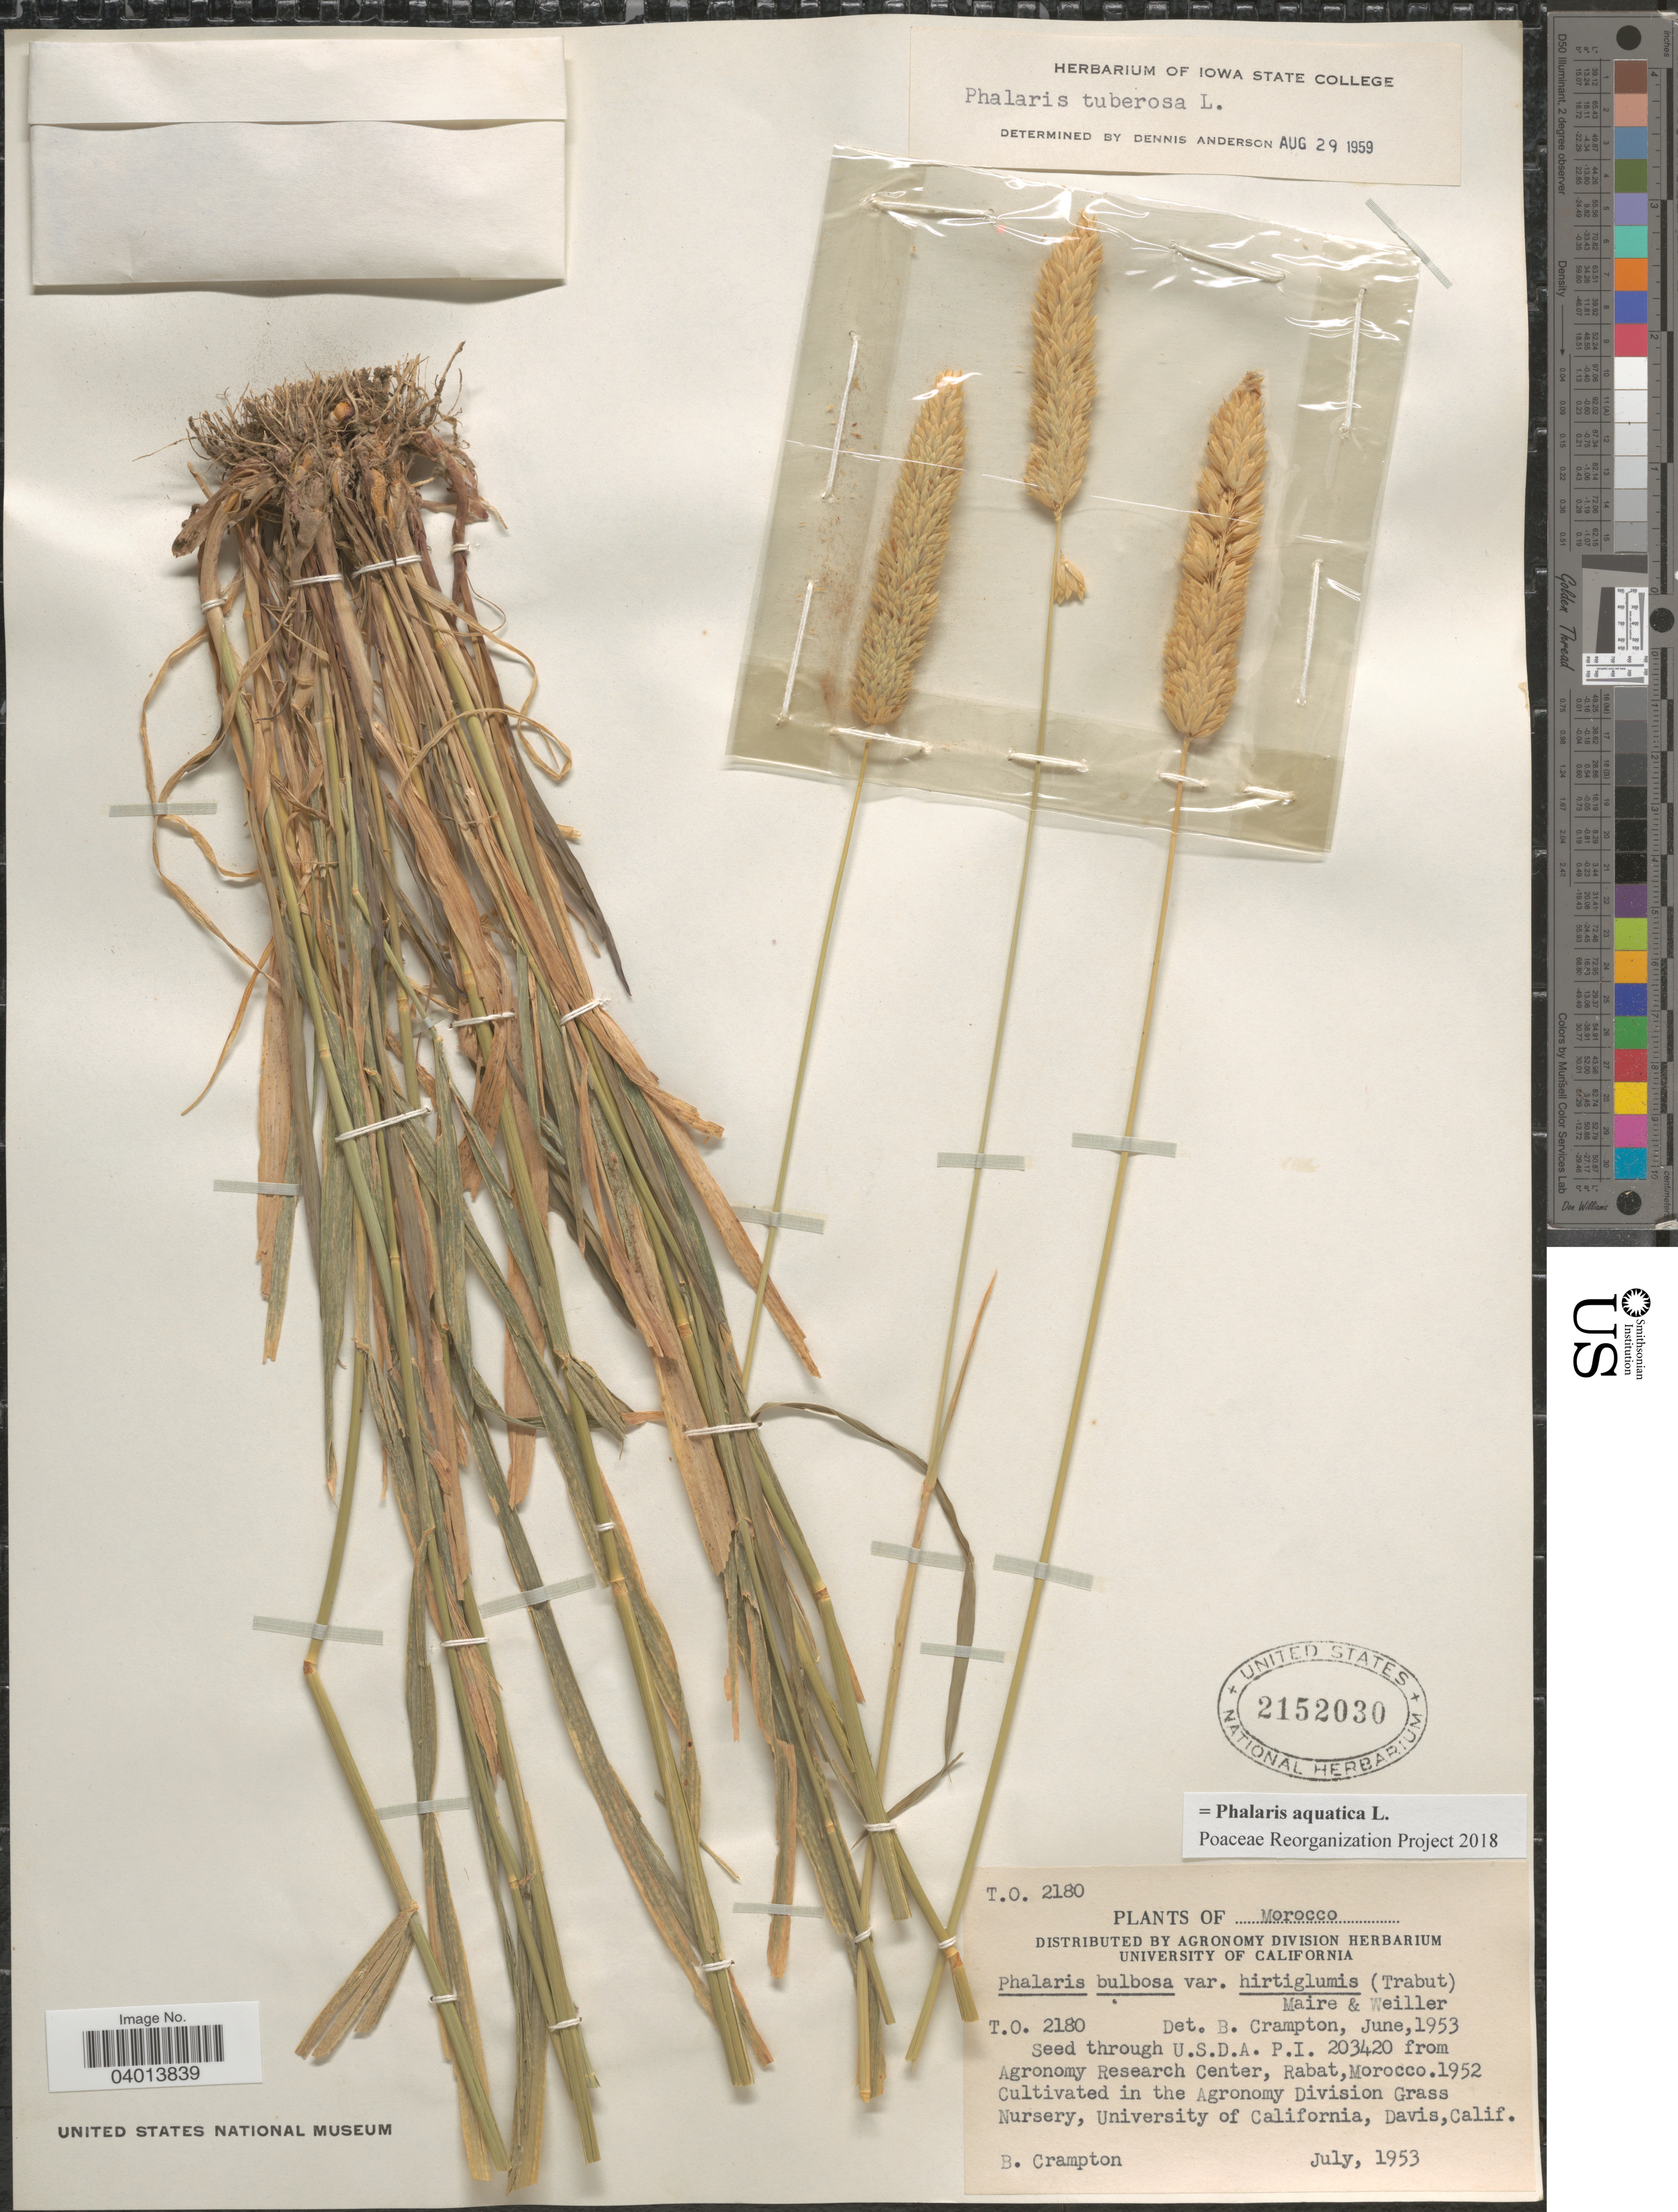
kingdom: Plantae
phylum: Tracheophyta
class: Liliopsida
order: Poales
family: Poaceae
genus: Phalaris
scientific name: Phalaris aquatica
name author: L.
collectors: B. Crampton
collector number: T.O. 2180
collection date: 1953-07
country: United States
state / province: California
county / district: Yolo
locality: In the Agronomy Division Grass Nursery, University of California, Davis.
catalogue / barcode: US 2152030